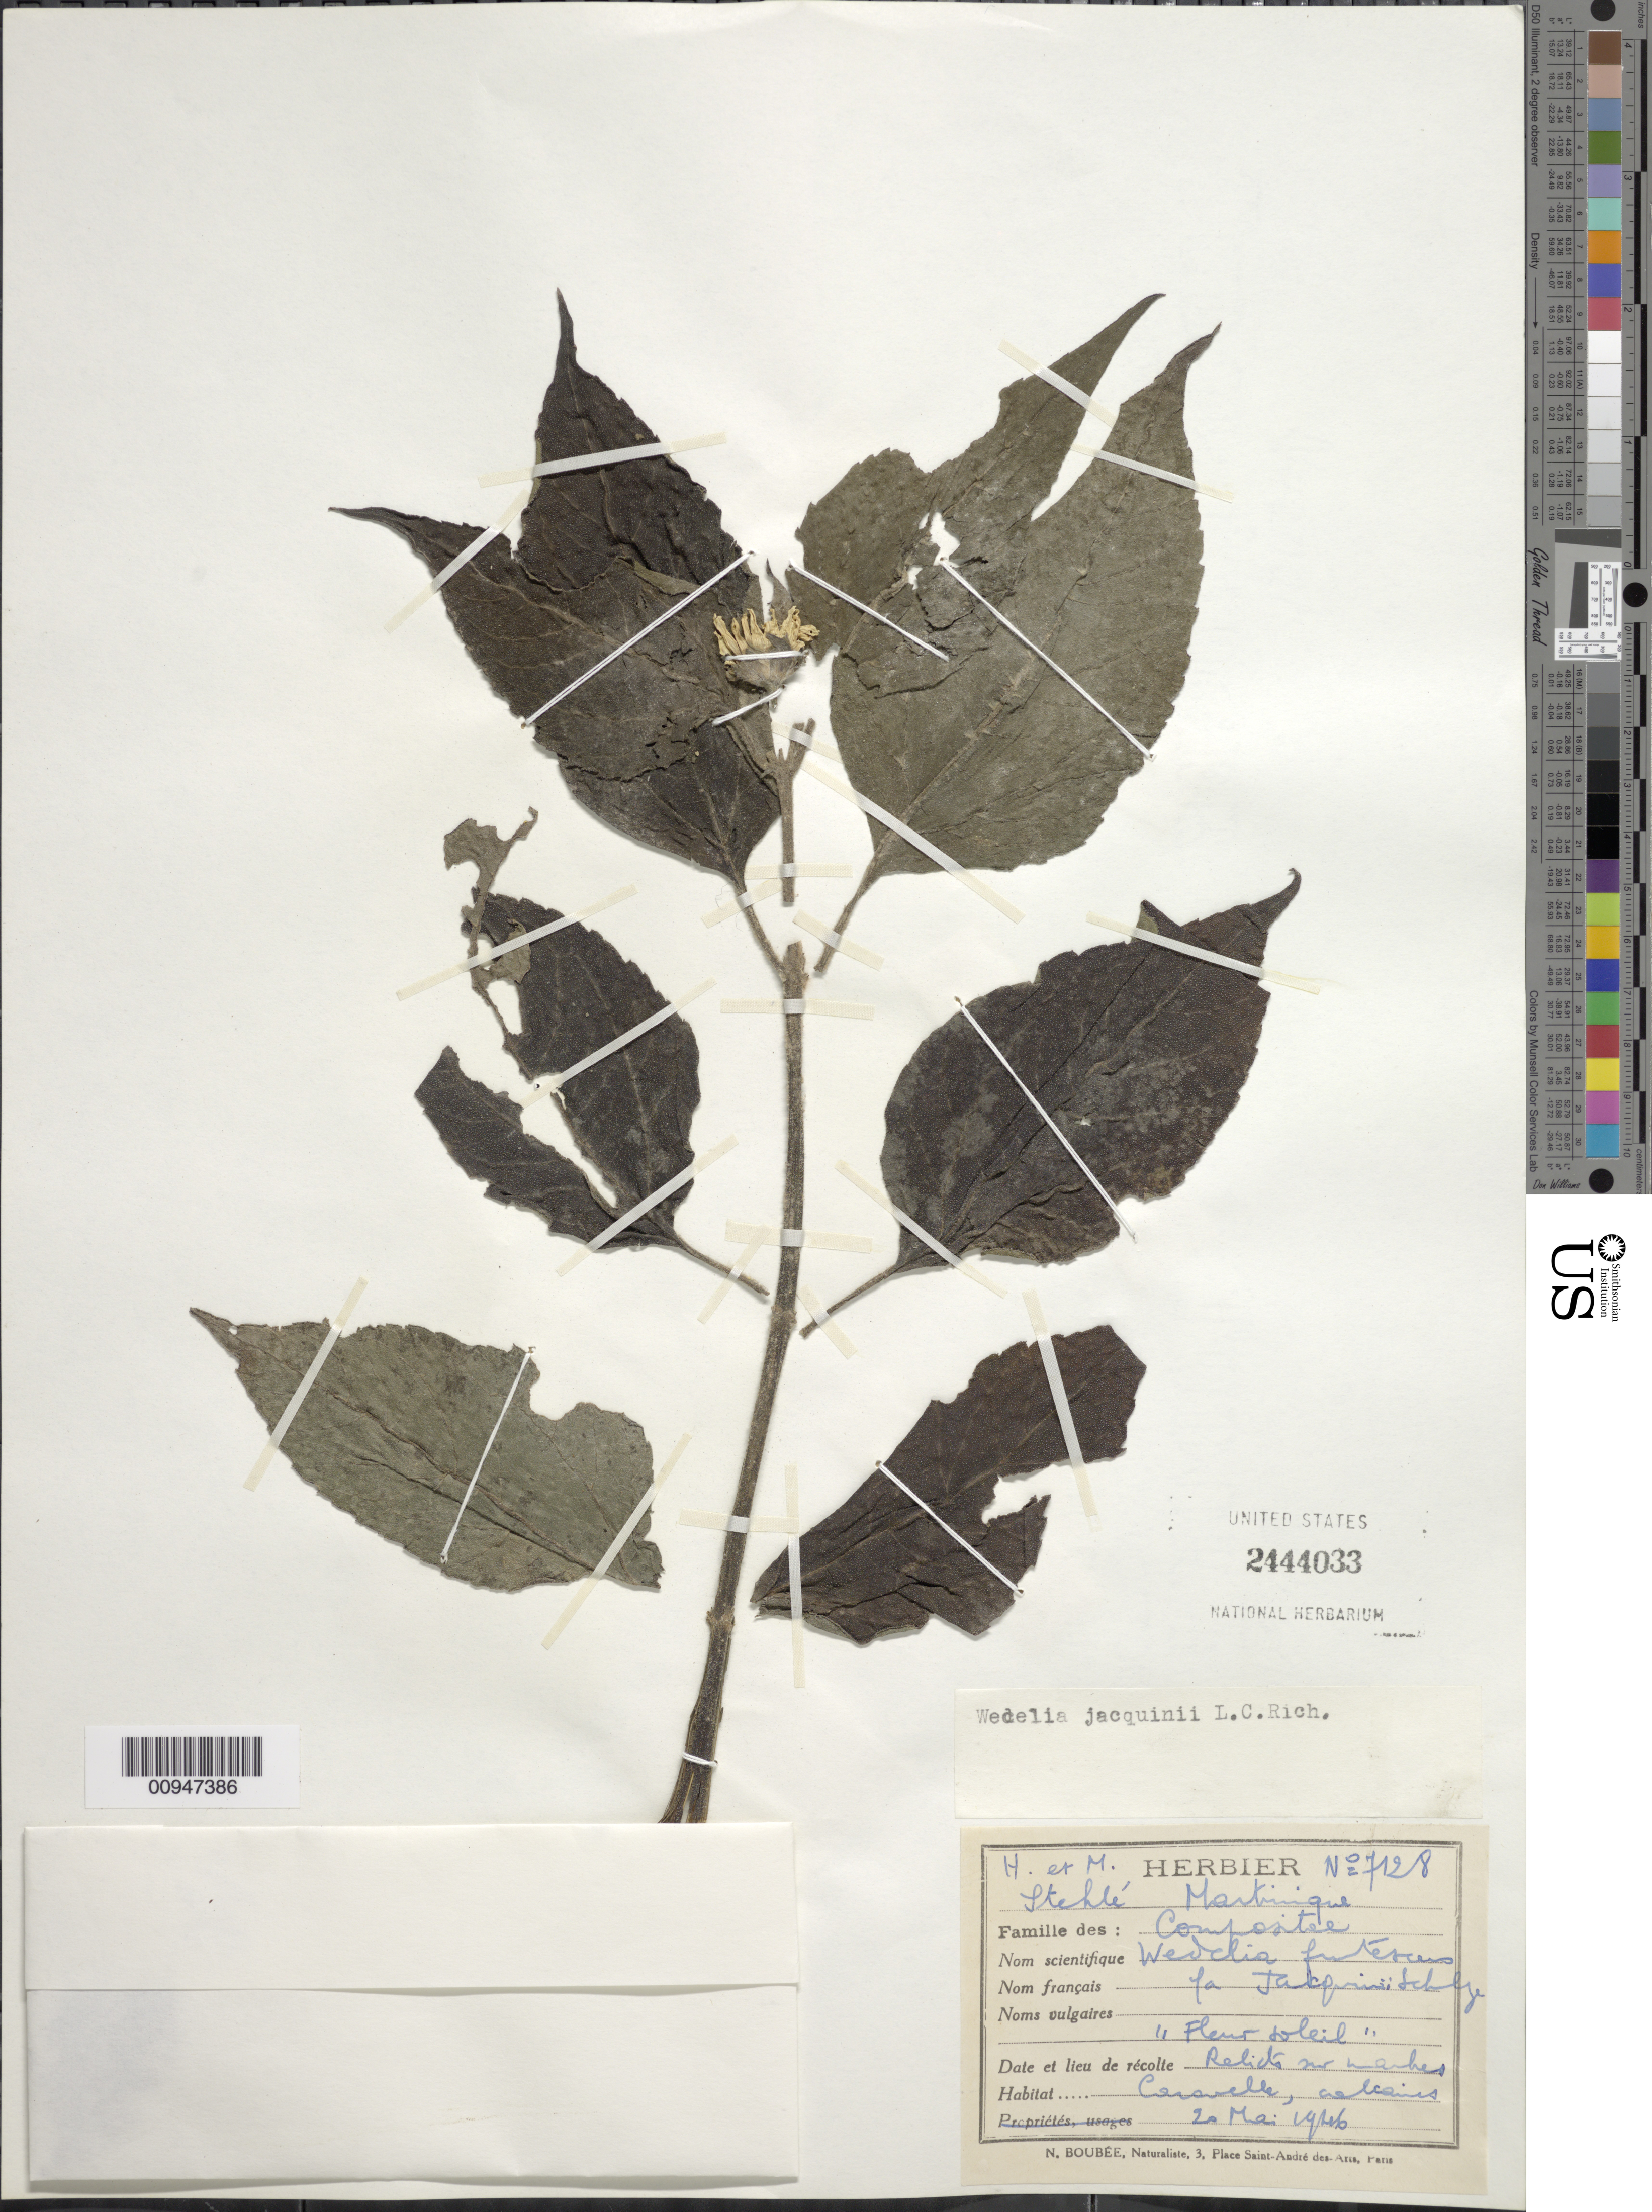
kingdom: Plantae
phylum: Tracheophyta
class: Magnoliopsida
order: Asterales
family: Asteraceae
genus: Wedelia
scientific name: Wedelia calycina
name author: Rich.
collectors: H. Stehlé & M. Stehlé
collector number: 7128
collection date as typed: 20 May 1946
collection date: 1946-05-20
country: Martinique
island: Martinique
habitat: Relicks, marshes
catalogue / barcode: US 2444033